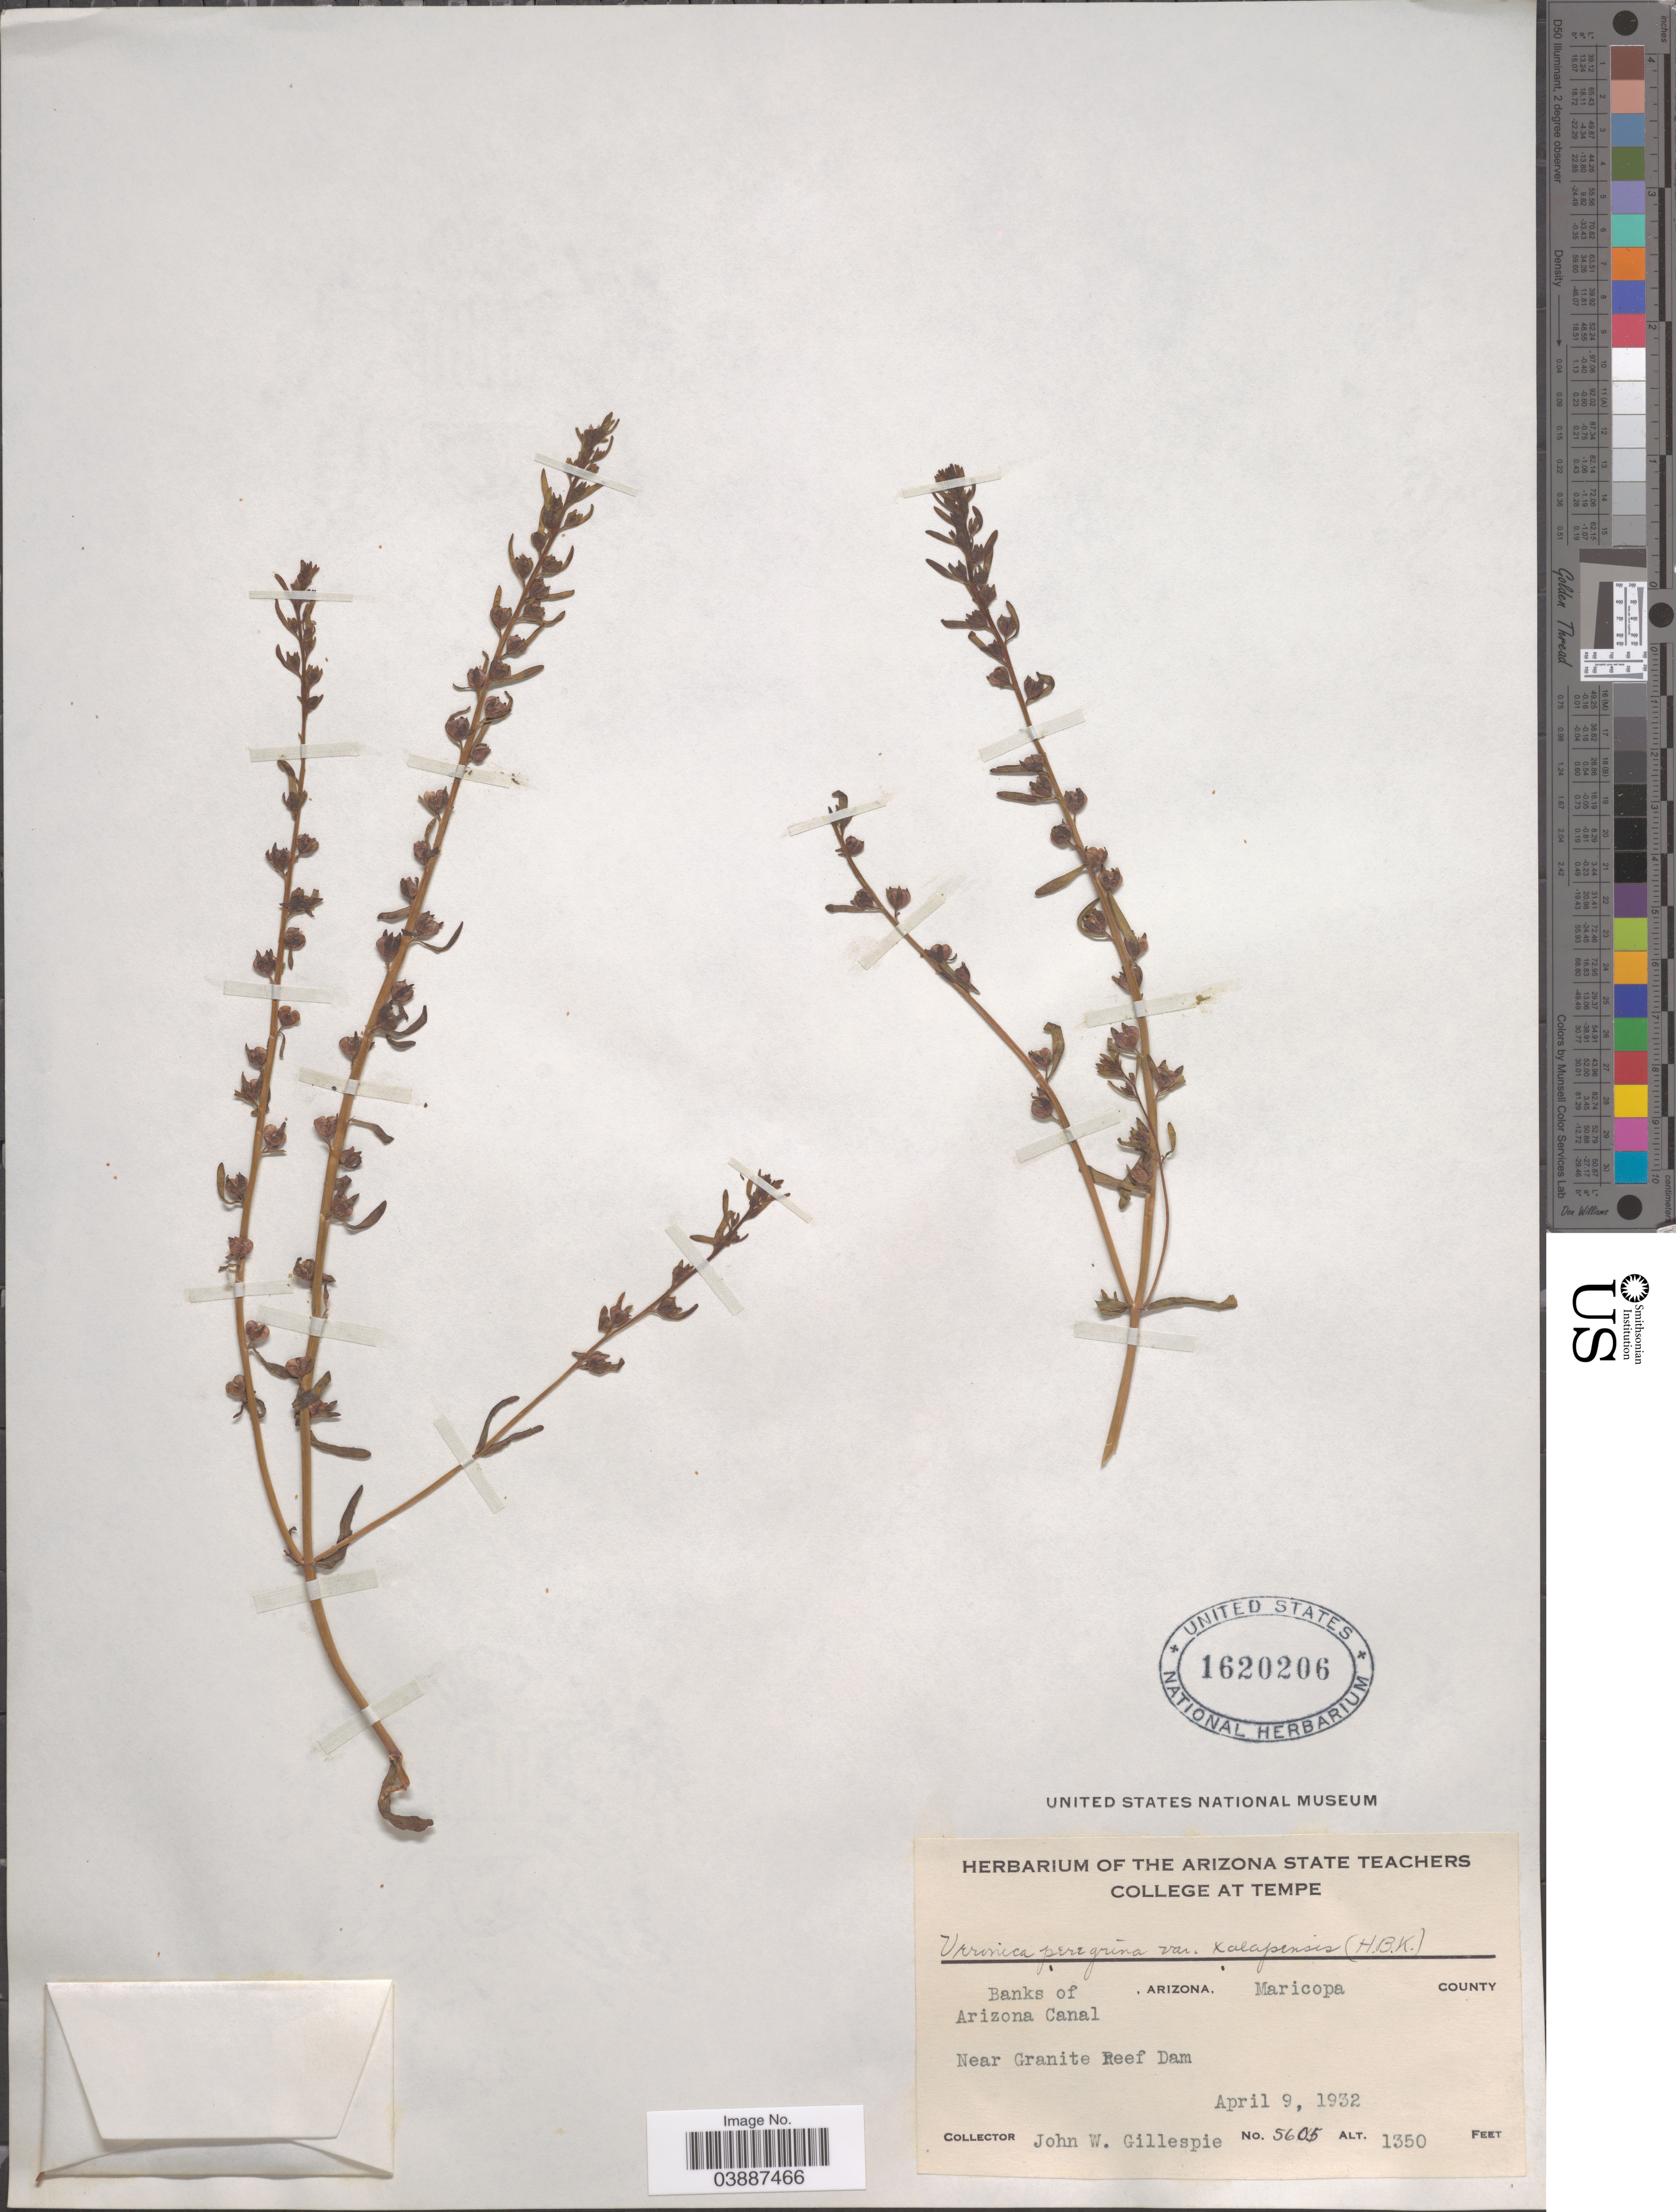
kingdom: Plantae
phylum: Tracheophyta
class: Magnoliopsida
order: Lamiales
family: Plantaginaceae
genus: Veronica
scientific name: Veronica xalapensis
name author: Kunth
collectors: J. W. Gillespie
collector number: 5605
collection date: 1932-04-09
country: United States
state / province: Arizona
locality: Banks of Arizona, Maricopa County. Arizona Canal. Near Granite Reef Dam.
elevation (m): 411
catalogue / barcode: US 1620206